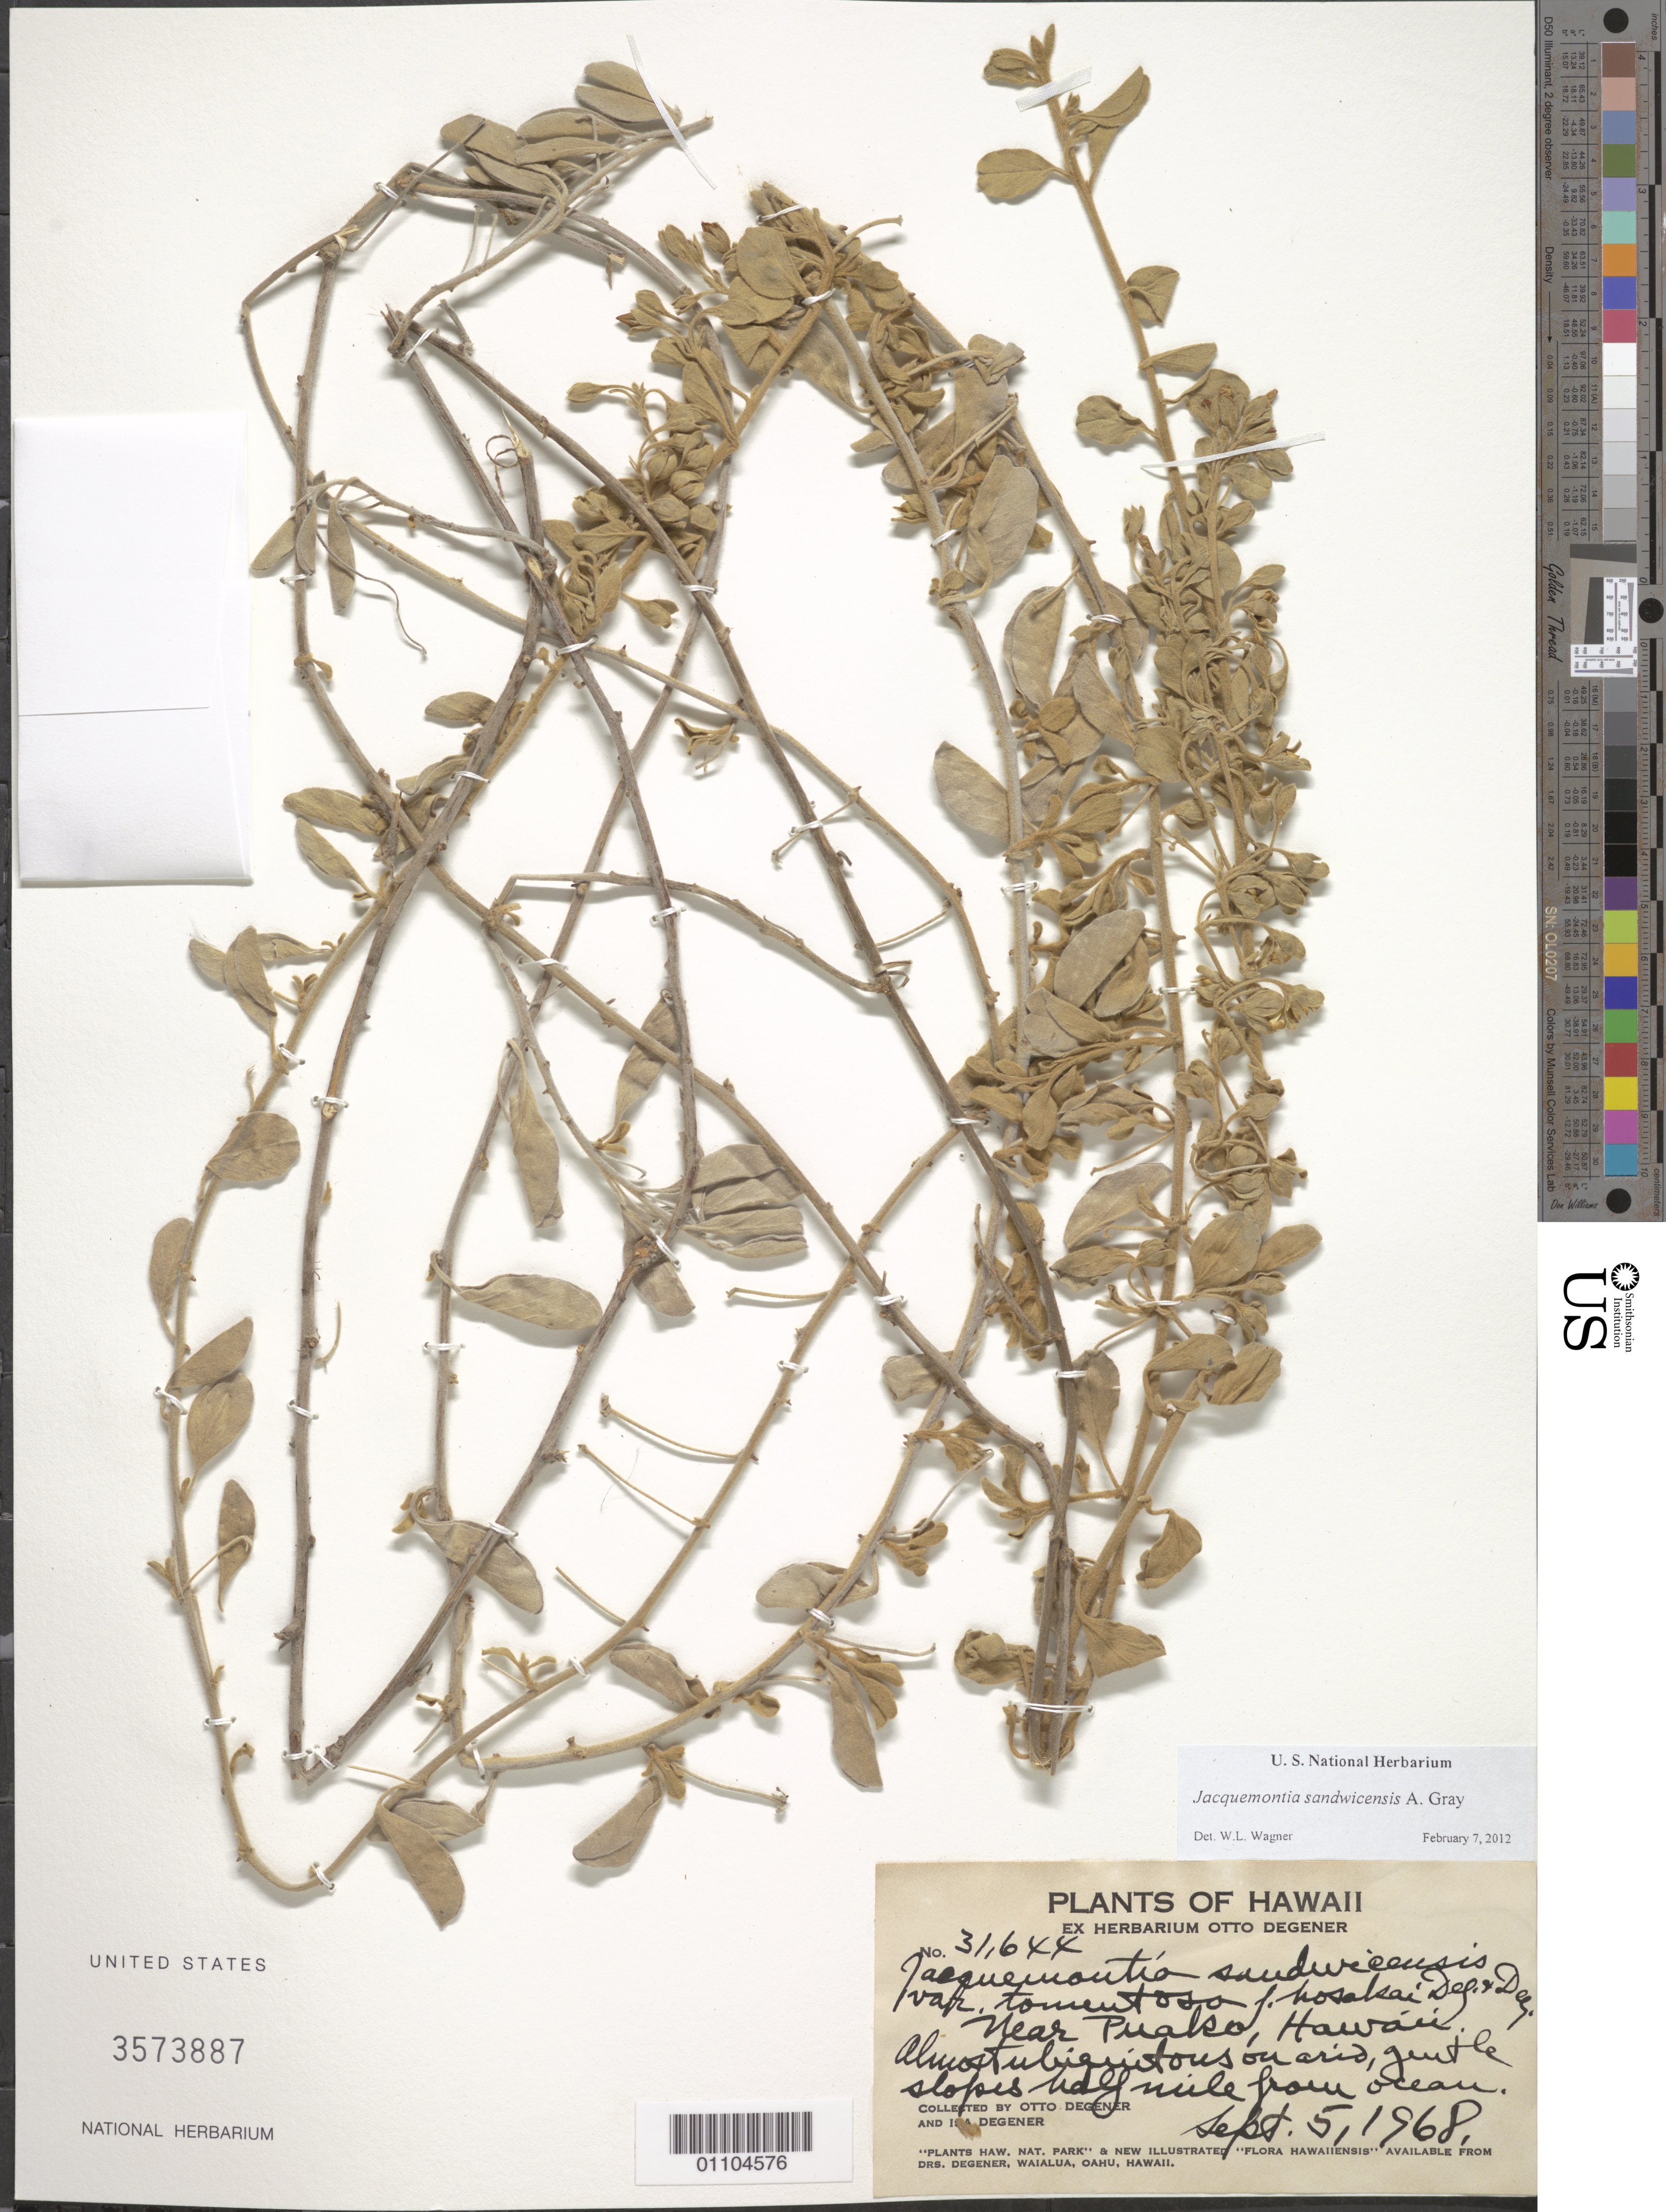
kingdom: Plantae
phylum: Tracheophyta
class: Magnoliopsida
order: Solanales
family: Convolvulaceae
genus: Jacquemontia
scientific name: Jacquemontia sandwicensis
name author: A. Gray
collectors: O. Degener & I. Degener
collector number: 31644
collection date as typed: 5 Sep 1968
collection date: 1968-09-05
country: United States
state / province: Hawaii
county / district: Hawaii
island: Hawaii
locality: Near Puako.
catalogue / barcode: US 3573887